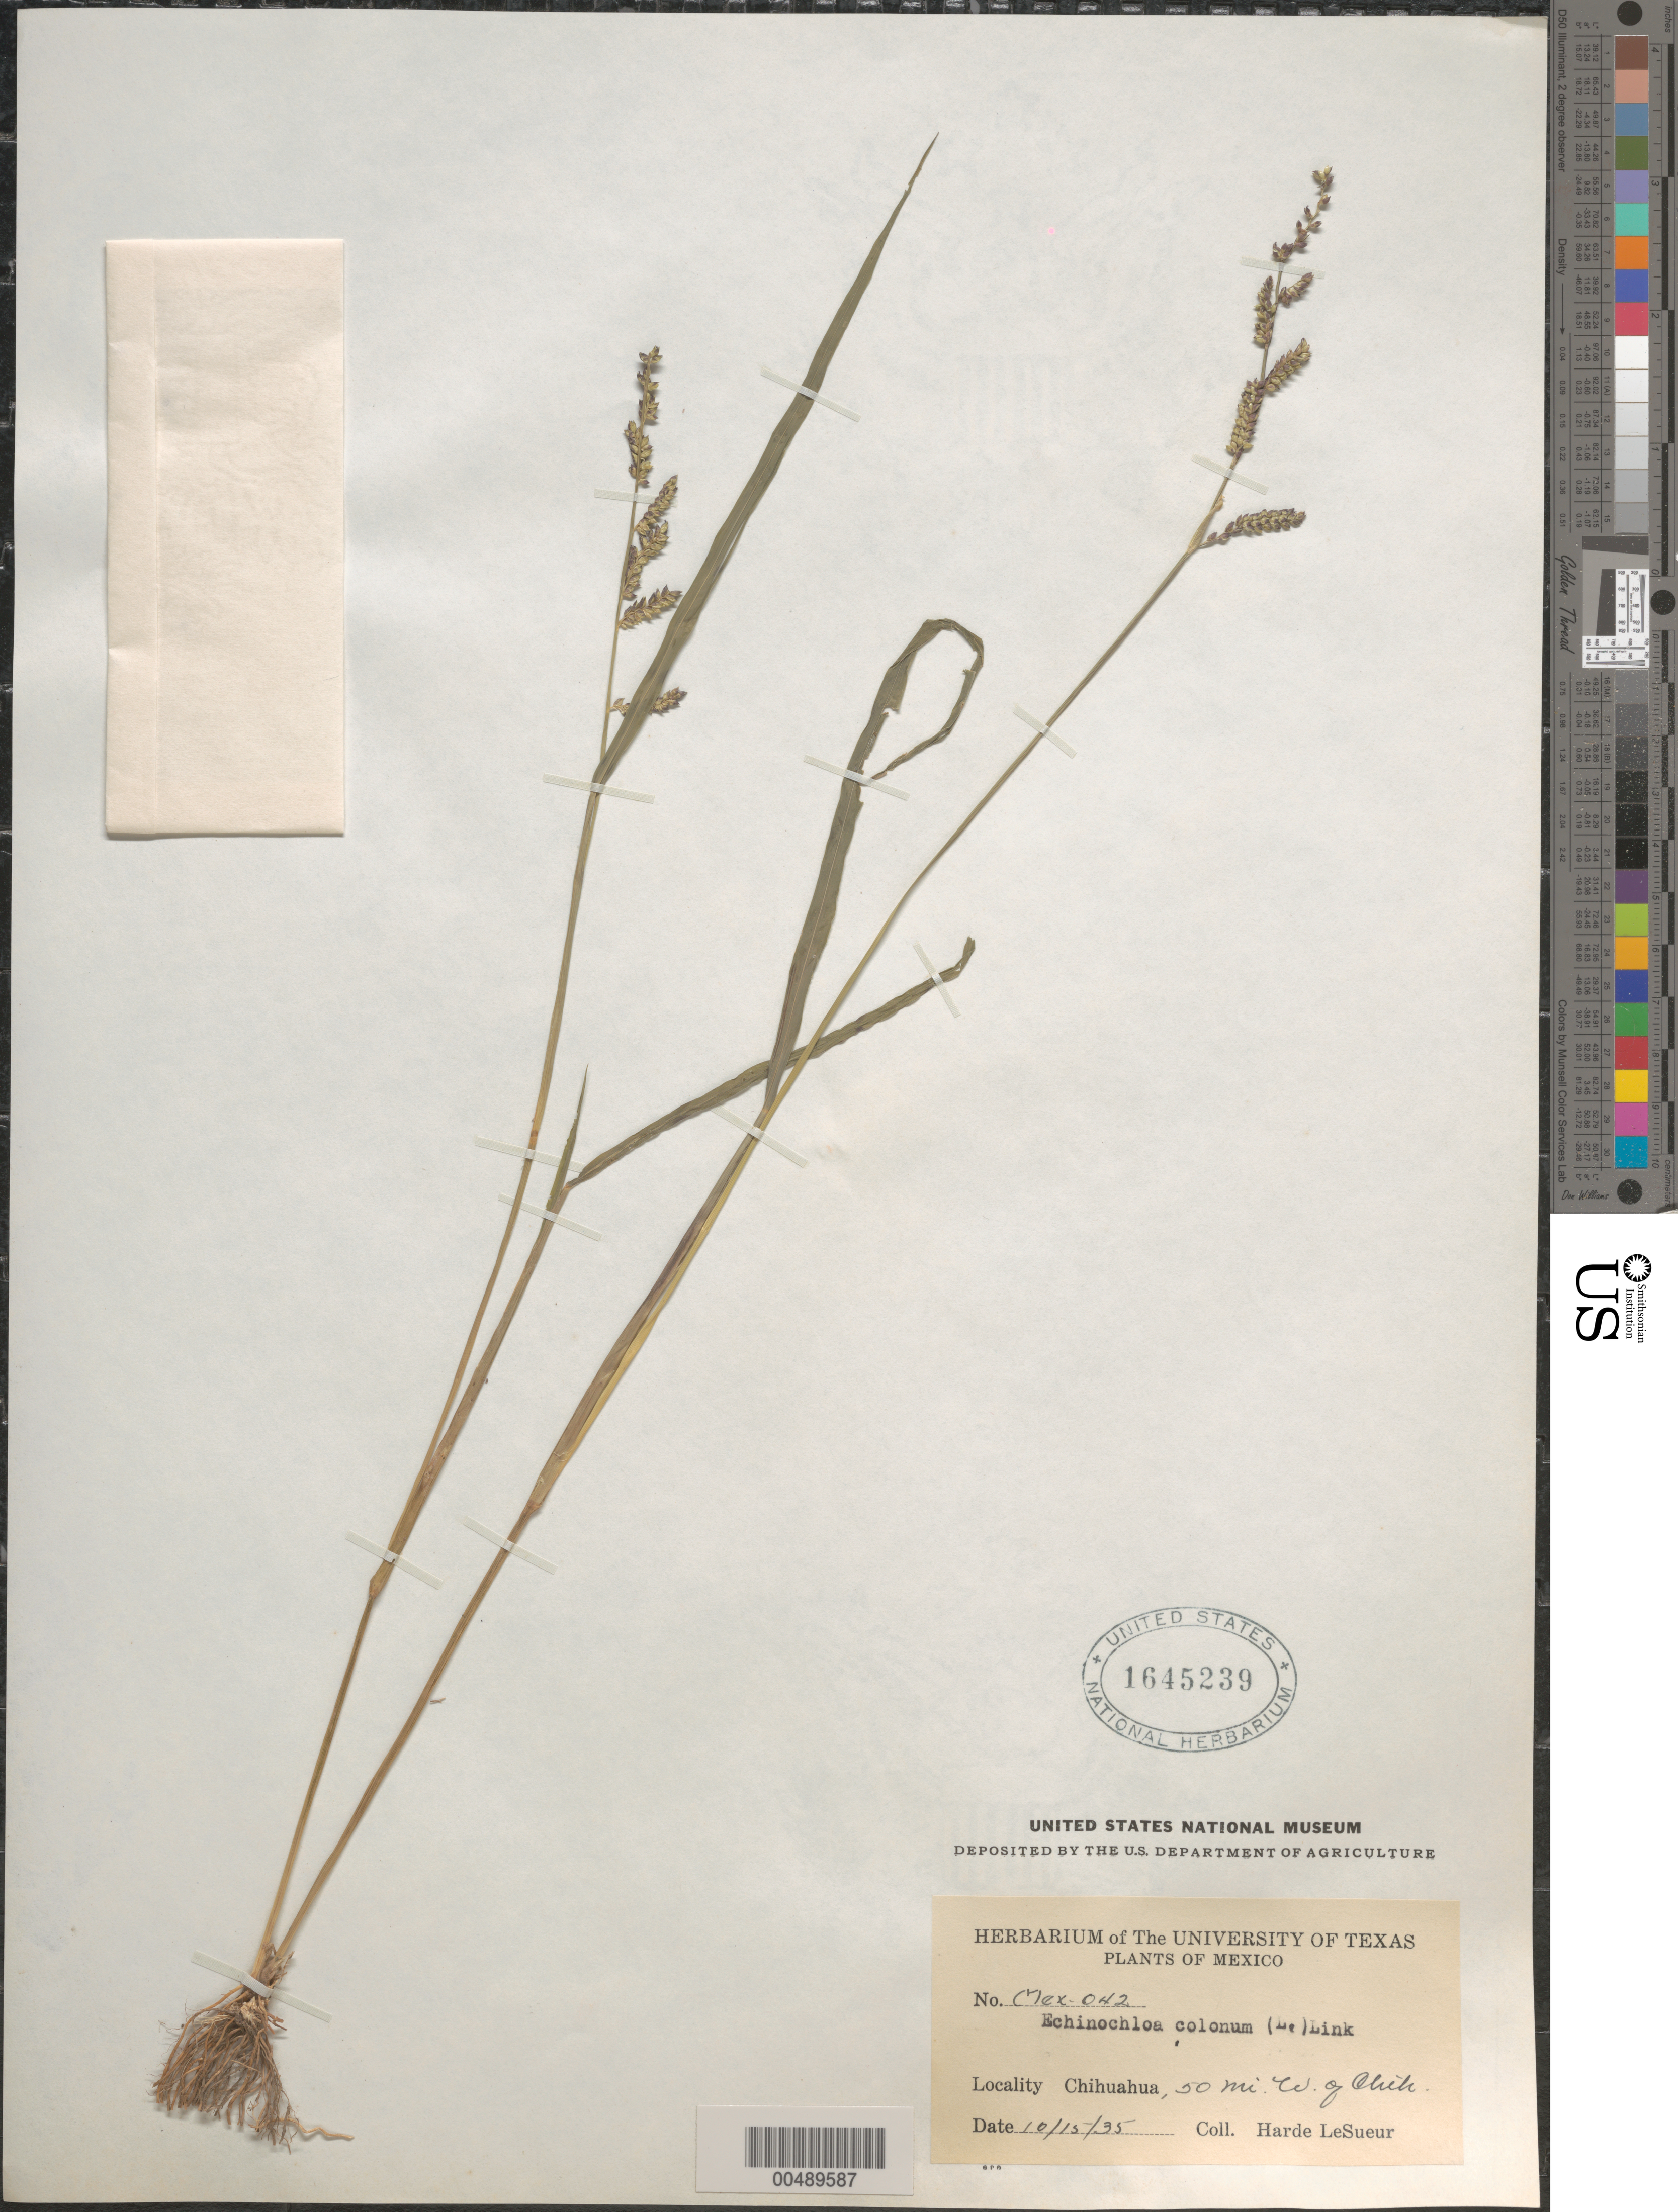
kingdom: Plantae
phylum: Tracheophyta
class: Liliopsida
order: Poales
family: Poaceae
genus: Echinochloa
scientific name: Echinochloa colona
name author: (L.) Link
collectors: D. H. LeSueur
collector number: MEX-042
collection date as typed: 15 Oct 1935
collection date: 1935-10-15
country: Mexico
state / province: Chihuahua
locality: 50 mi W of Chihuahua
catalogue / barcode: US 1645239